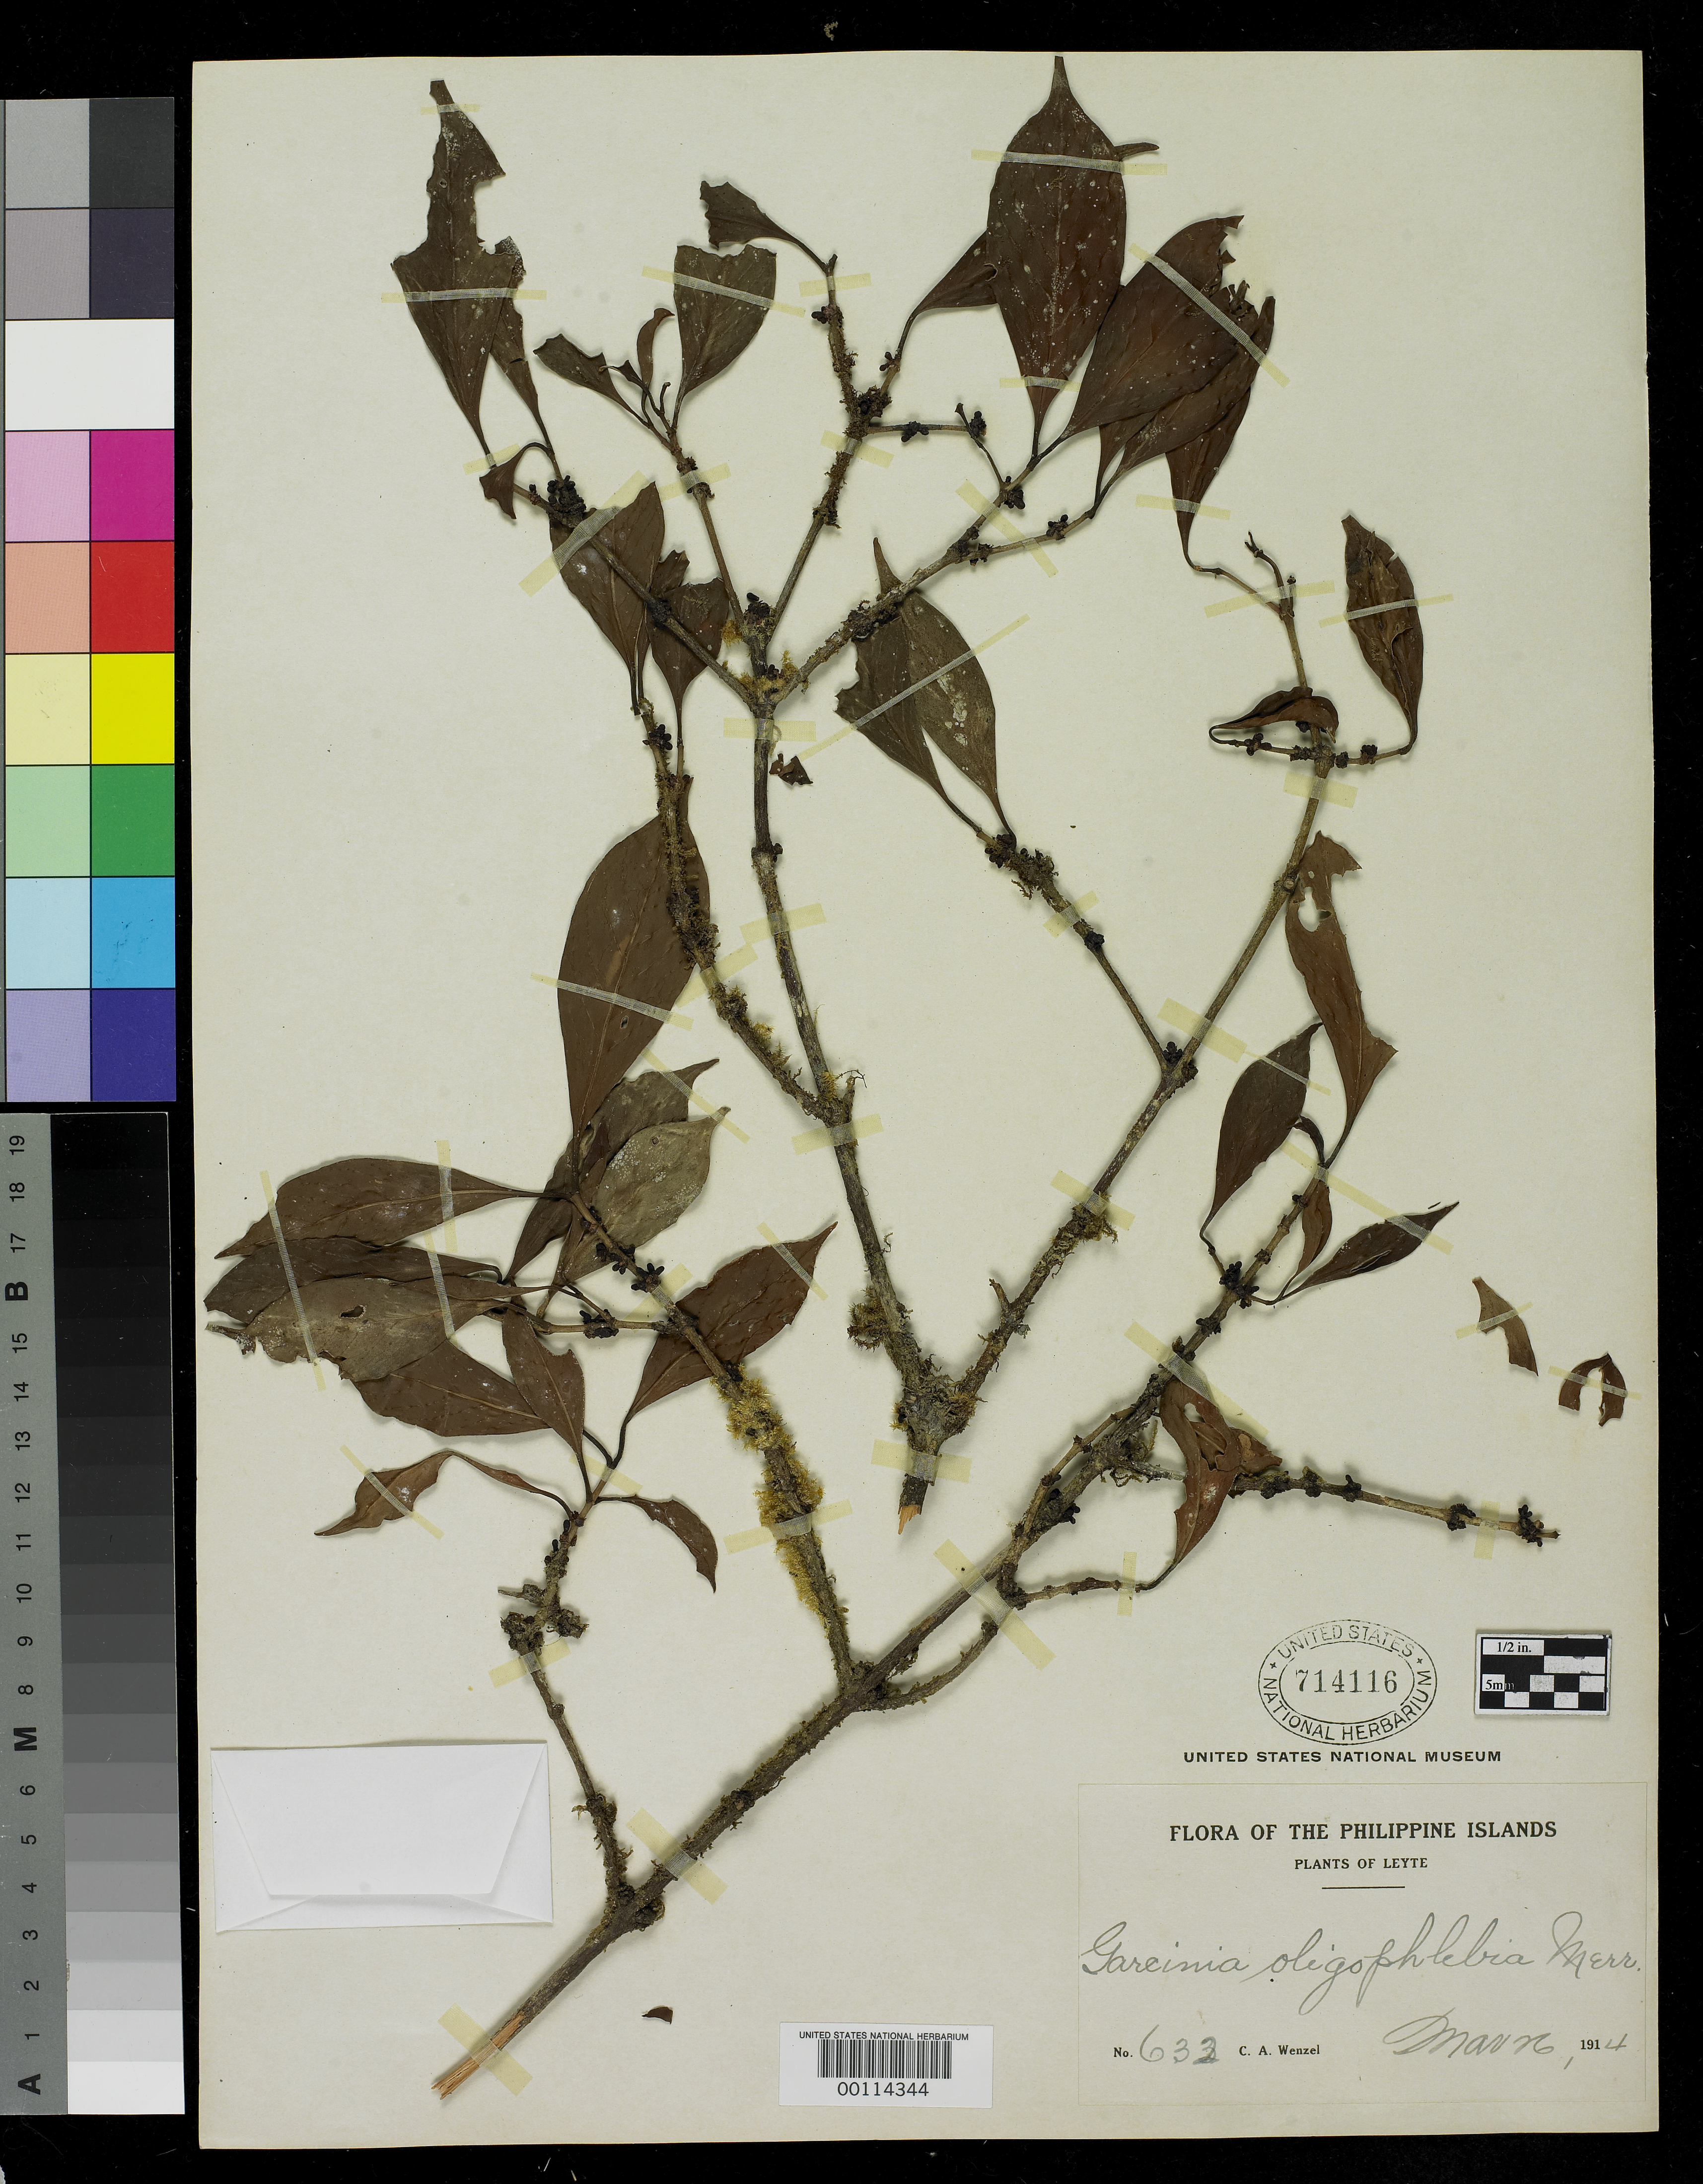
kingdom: Plantae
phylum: Tracheophyta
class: Magnoliopsida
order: Malpighiales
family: Clusiaceae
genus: Garcinia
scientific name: Garcinia oligophlebia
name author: Merr.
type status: Isotype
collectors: C. Wenzel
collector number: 632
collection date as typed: Mar 1914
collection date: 1914-03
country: Philippines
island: Leyte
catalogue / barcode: US 714116